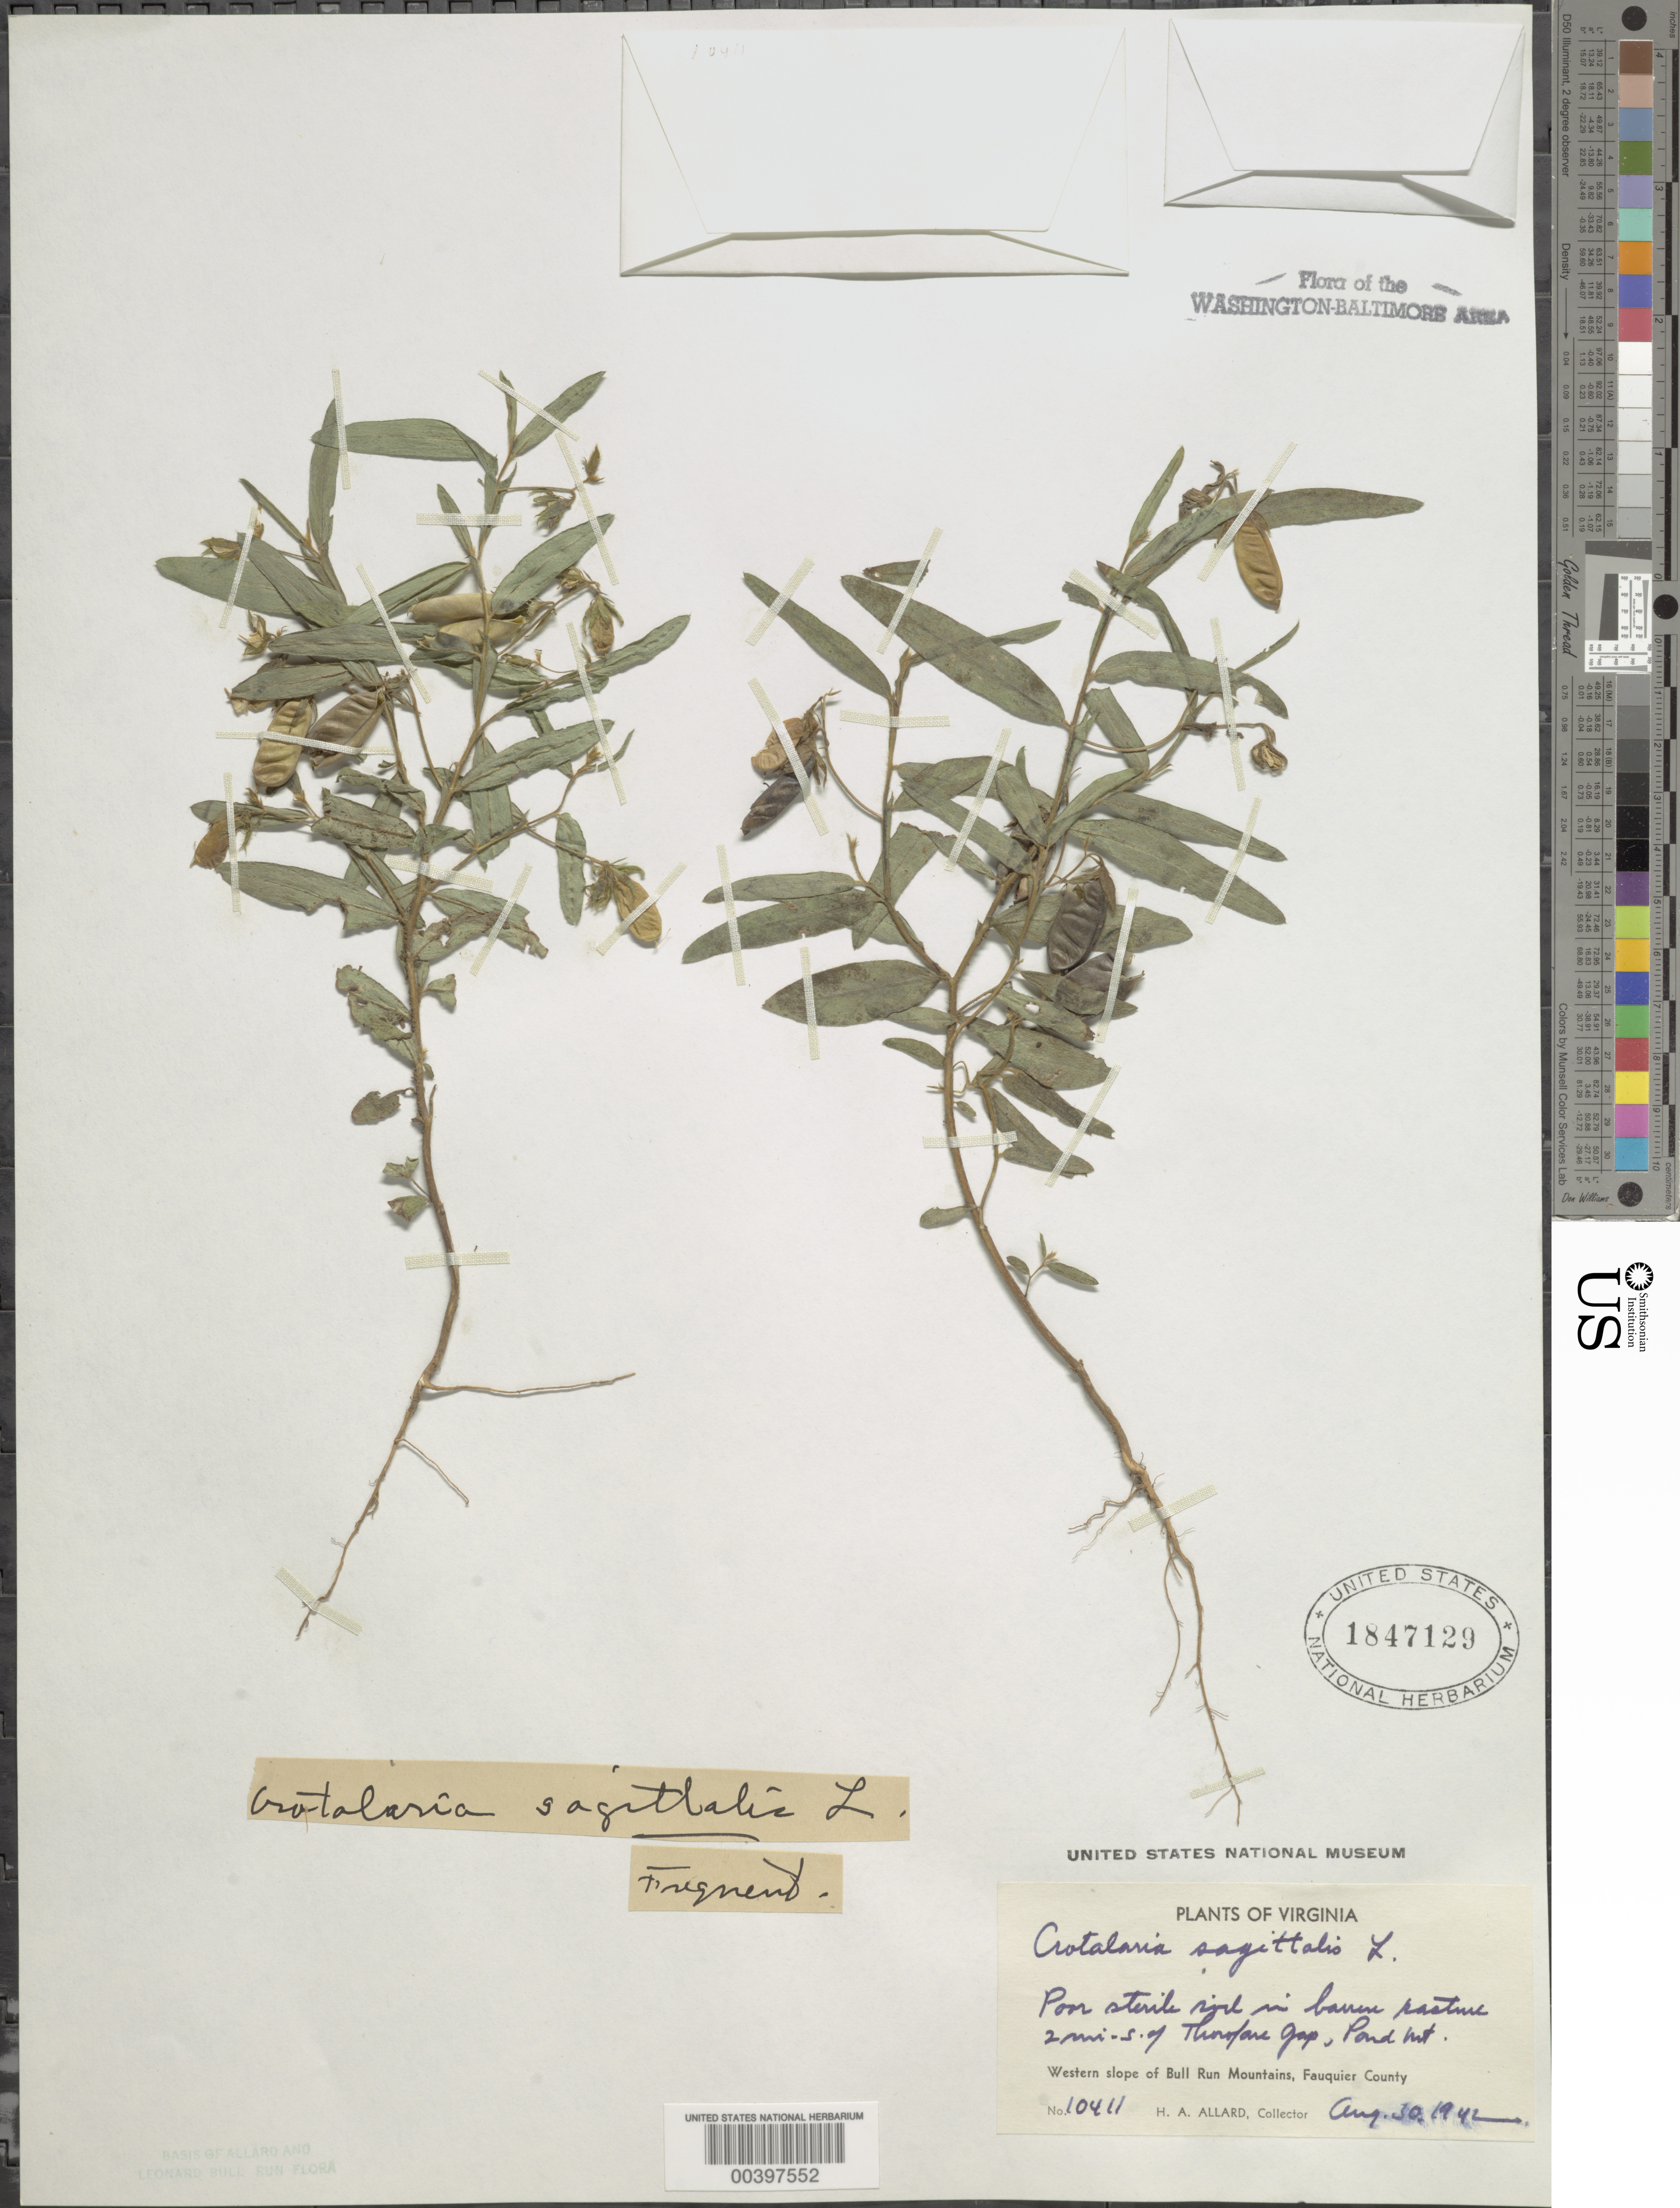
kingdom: Plantae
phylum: Tracheophyta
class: Magnoliopsida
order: Fabales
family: Fabaceae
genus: Crotalaria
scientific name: Crotalaria sagittalis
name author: L.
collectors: H. A. Allard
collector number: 10411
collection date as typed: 30 Aug 1942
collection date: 1942-08-30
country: United States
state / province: Virginia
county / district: Fauquier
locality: S of Thorofare Gap, Pond Mts.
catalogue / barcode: US 1847129